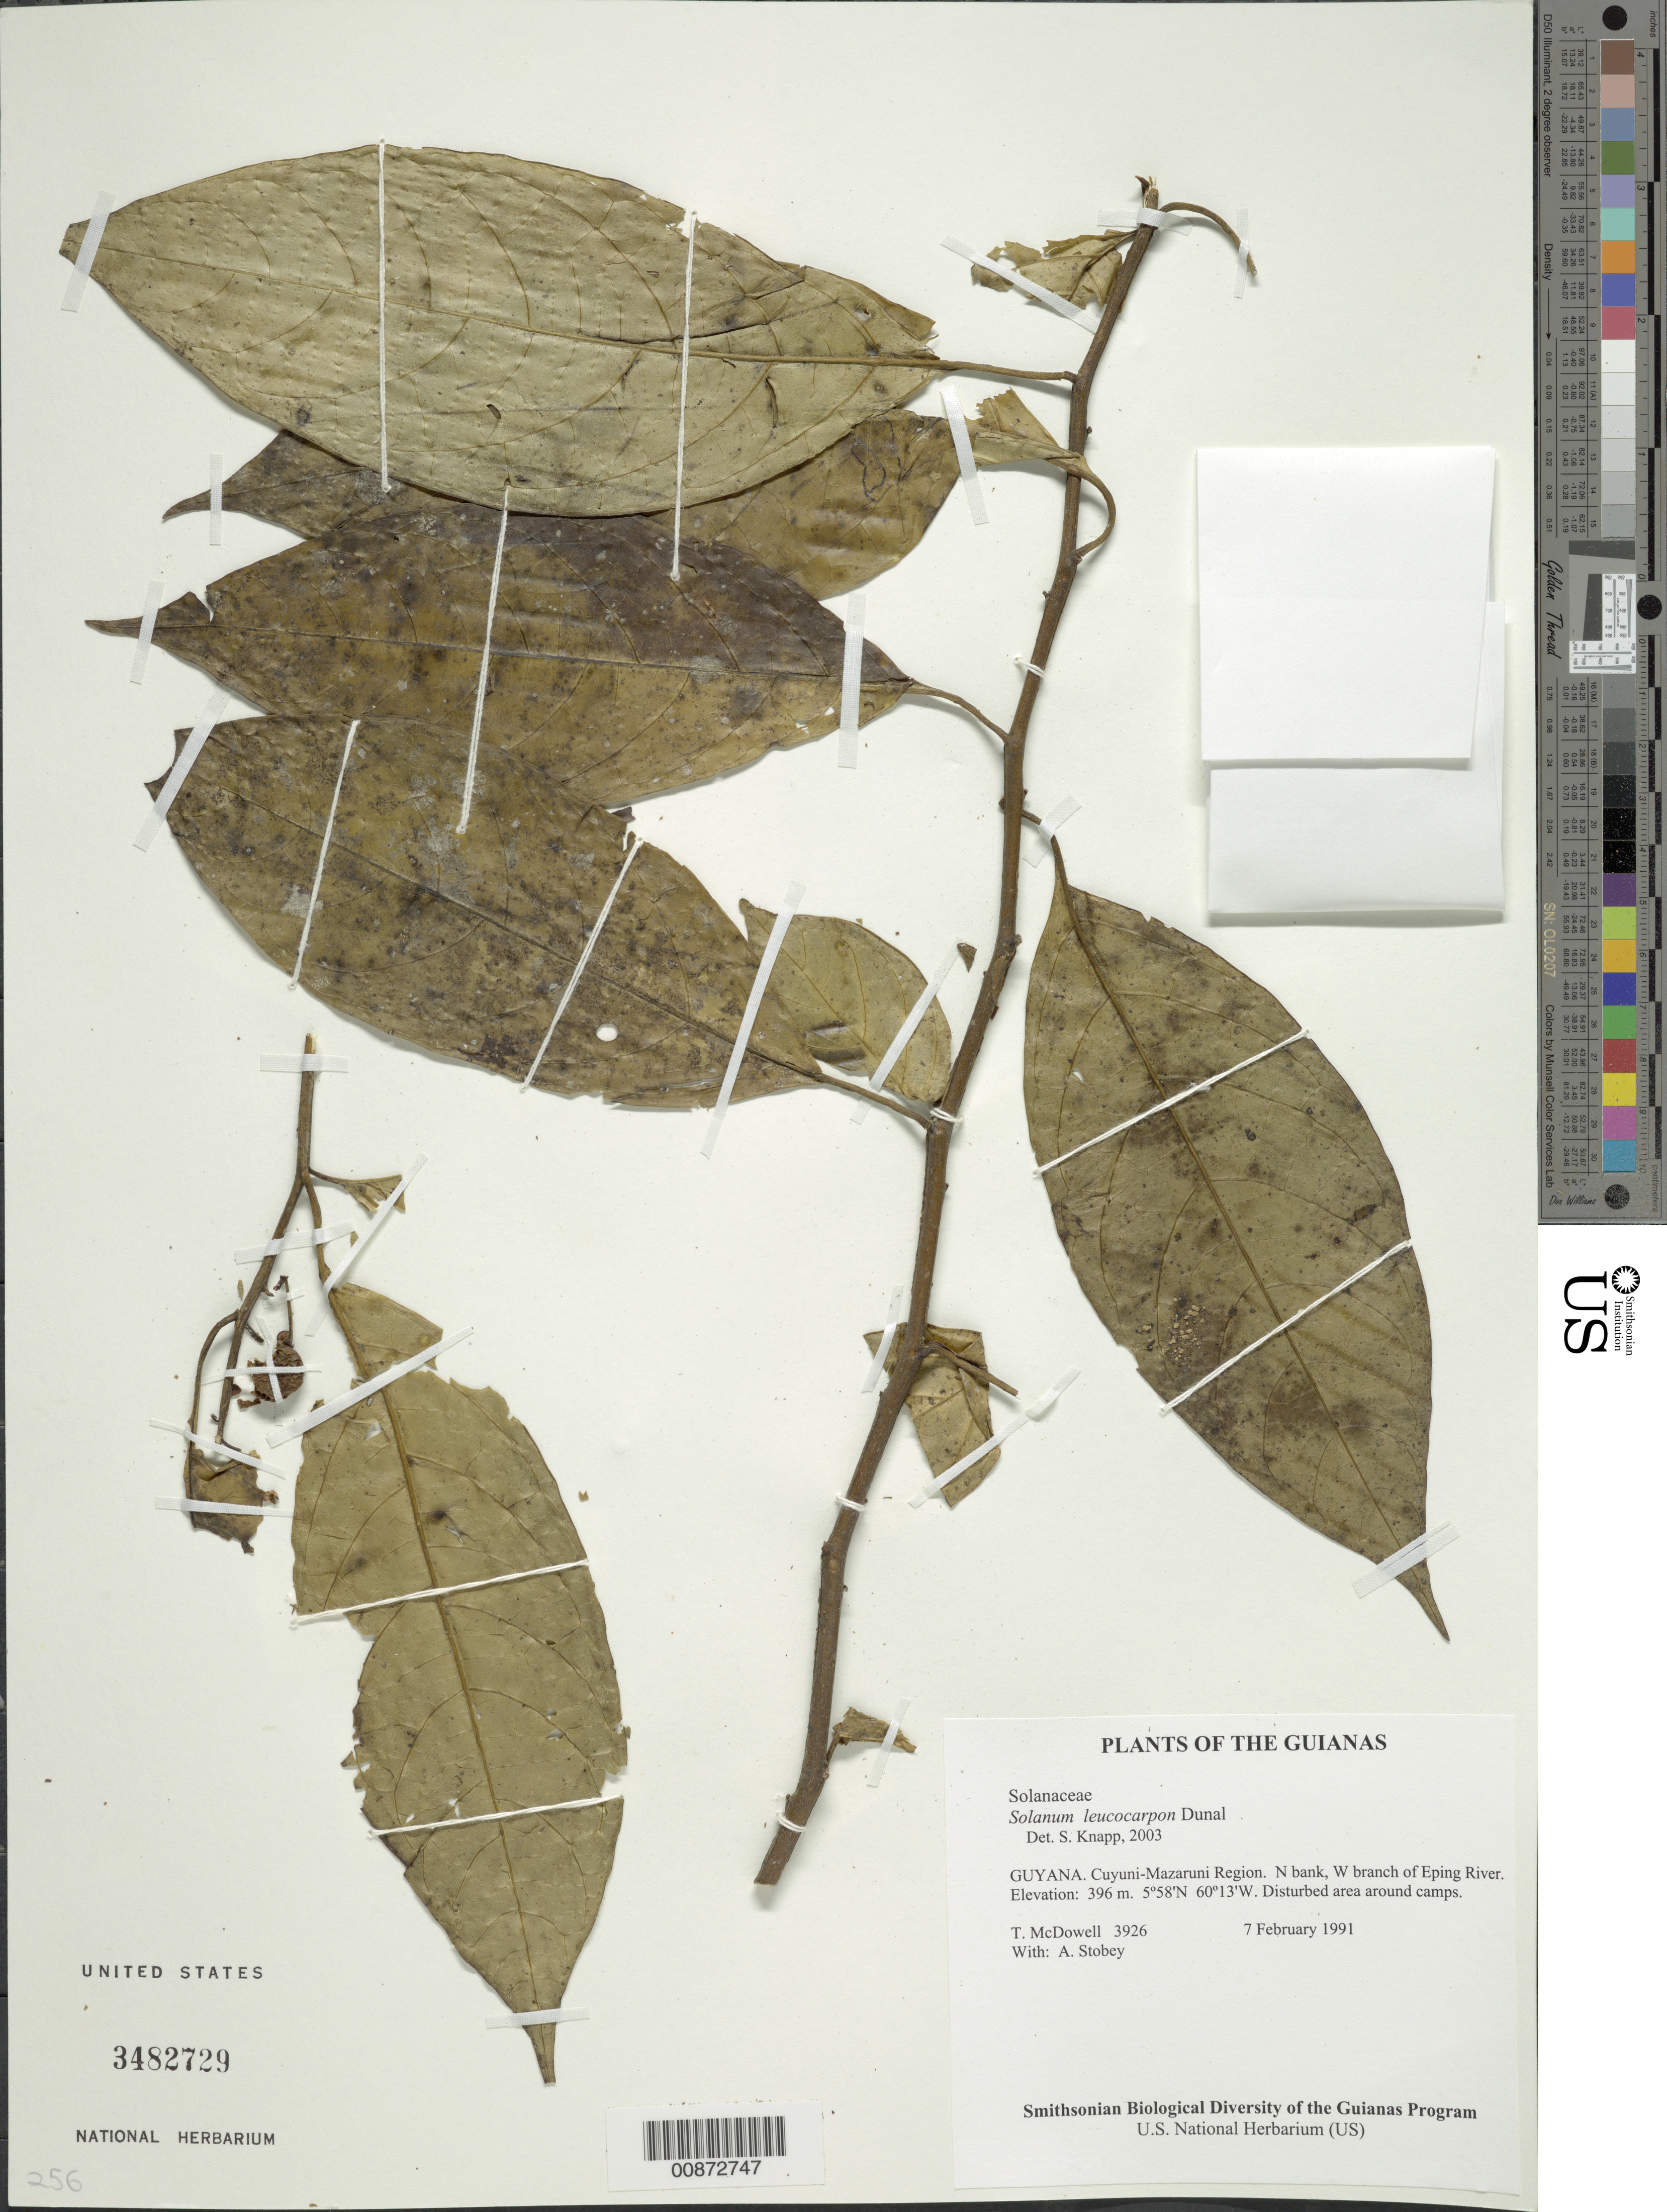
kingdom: Plantae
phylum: Tracheophyta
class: Magnoliopsida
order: Solanales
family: Solanaceae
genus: Solanum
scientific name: Solanum leucocarpon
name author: Dunal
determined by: Knapp, S. D.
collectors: T. McDowell & A. Stobey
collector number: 3926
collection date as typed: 7 February 1991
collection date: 1991-02-07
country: Guyana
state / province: Cuyuni-Mazaruni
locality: N bank, W branch of Eping River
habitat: Disturbed area around camps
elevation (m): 396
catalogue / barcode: US 3482729